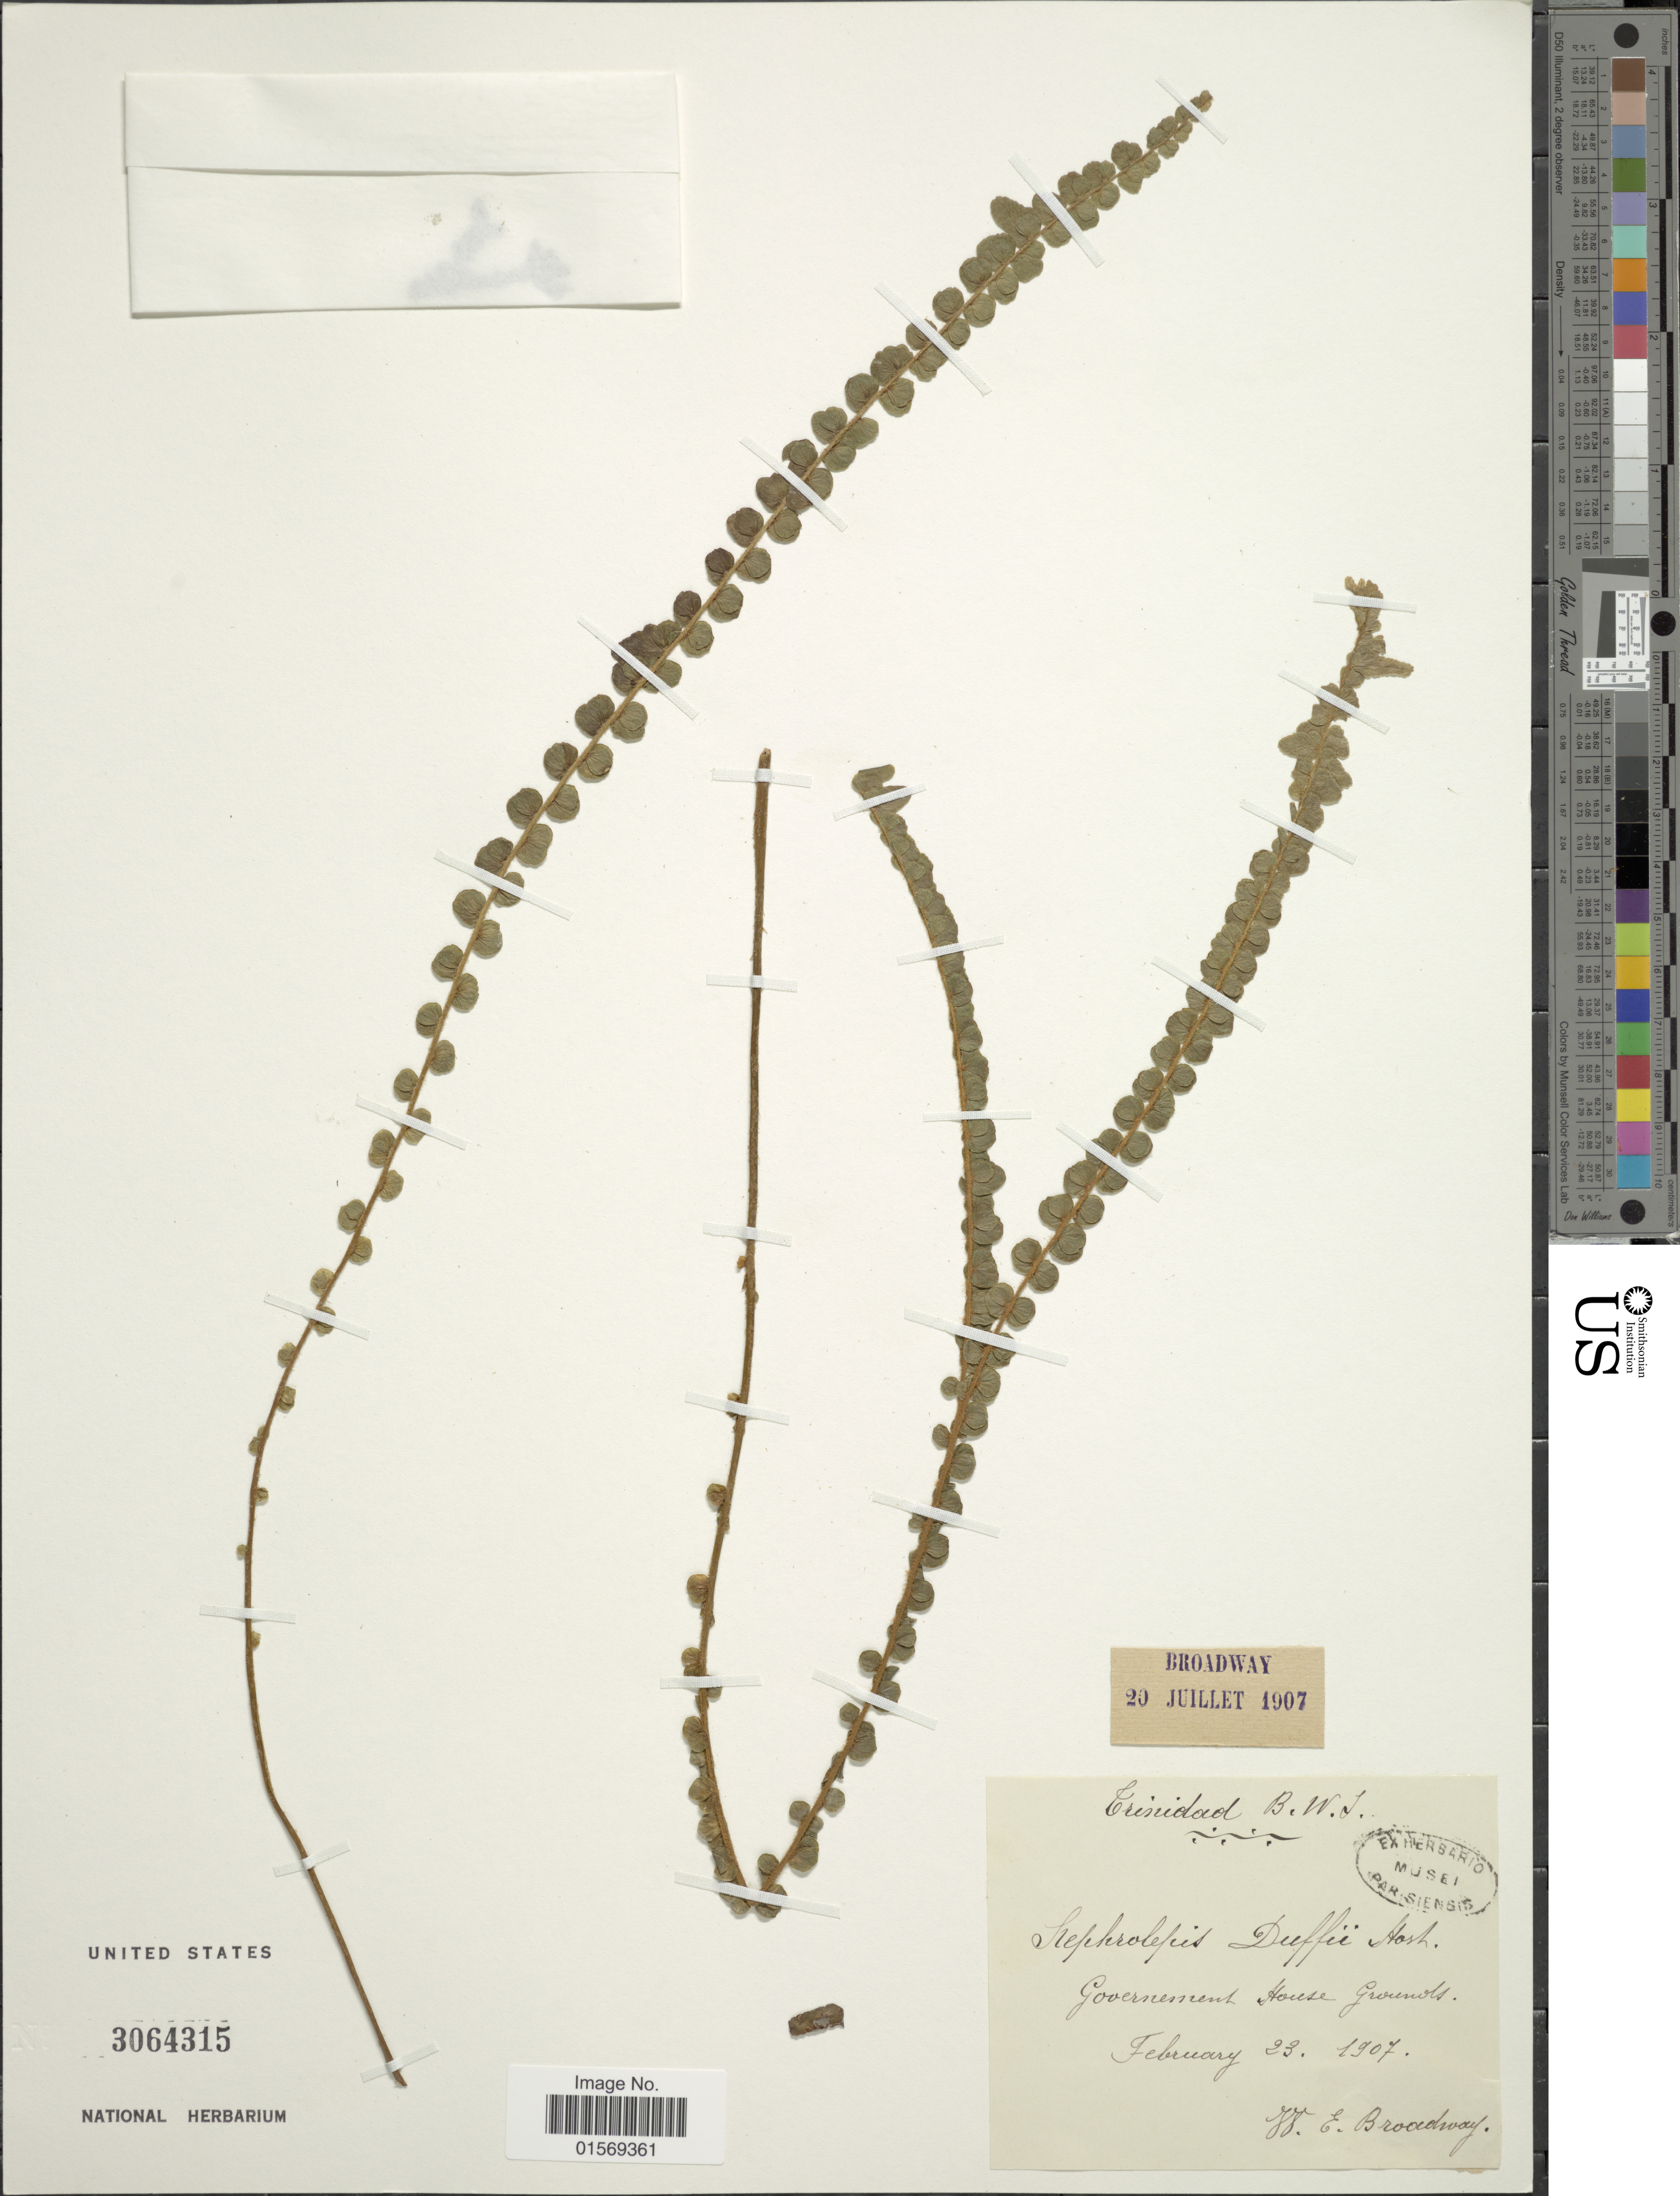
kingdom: Plantae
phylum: Tracheophyta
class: Polypodiopsida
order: Polypodiales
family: Nephrolepidaceae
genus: Nephrolepis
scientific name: Nephrolepis duffii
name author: T. Moore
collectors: W. E. Broadway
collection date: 1907-02-23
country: Trinidad and Tobago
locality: Trinidad B.W.I. Government House Grounds.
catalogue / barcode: US 3064315